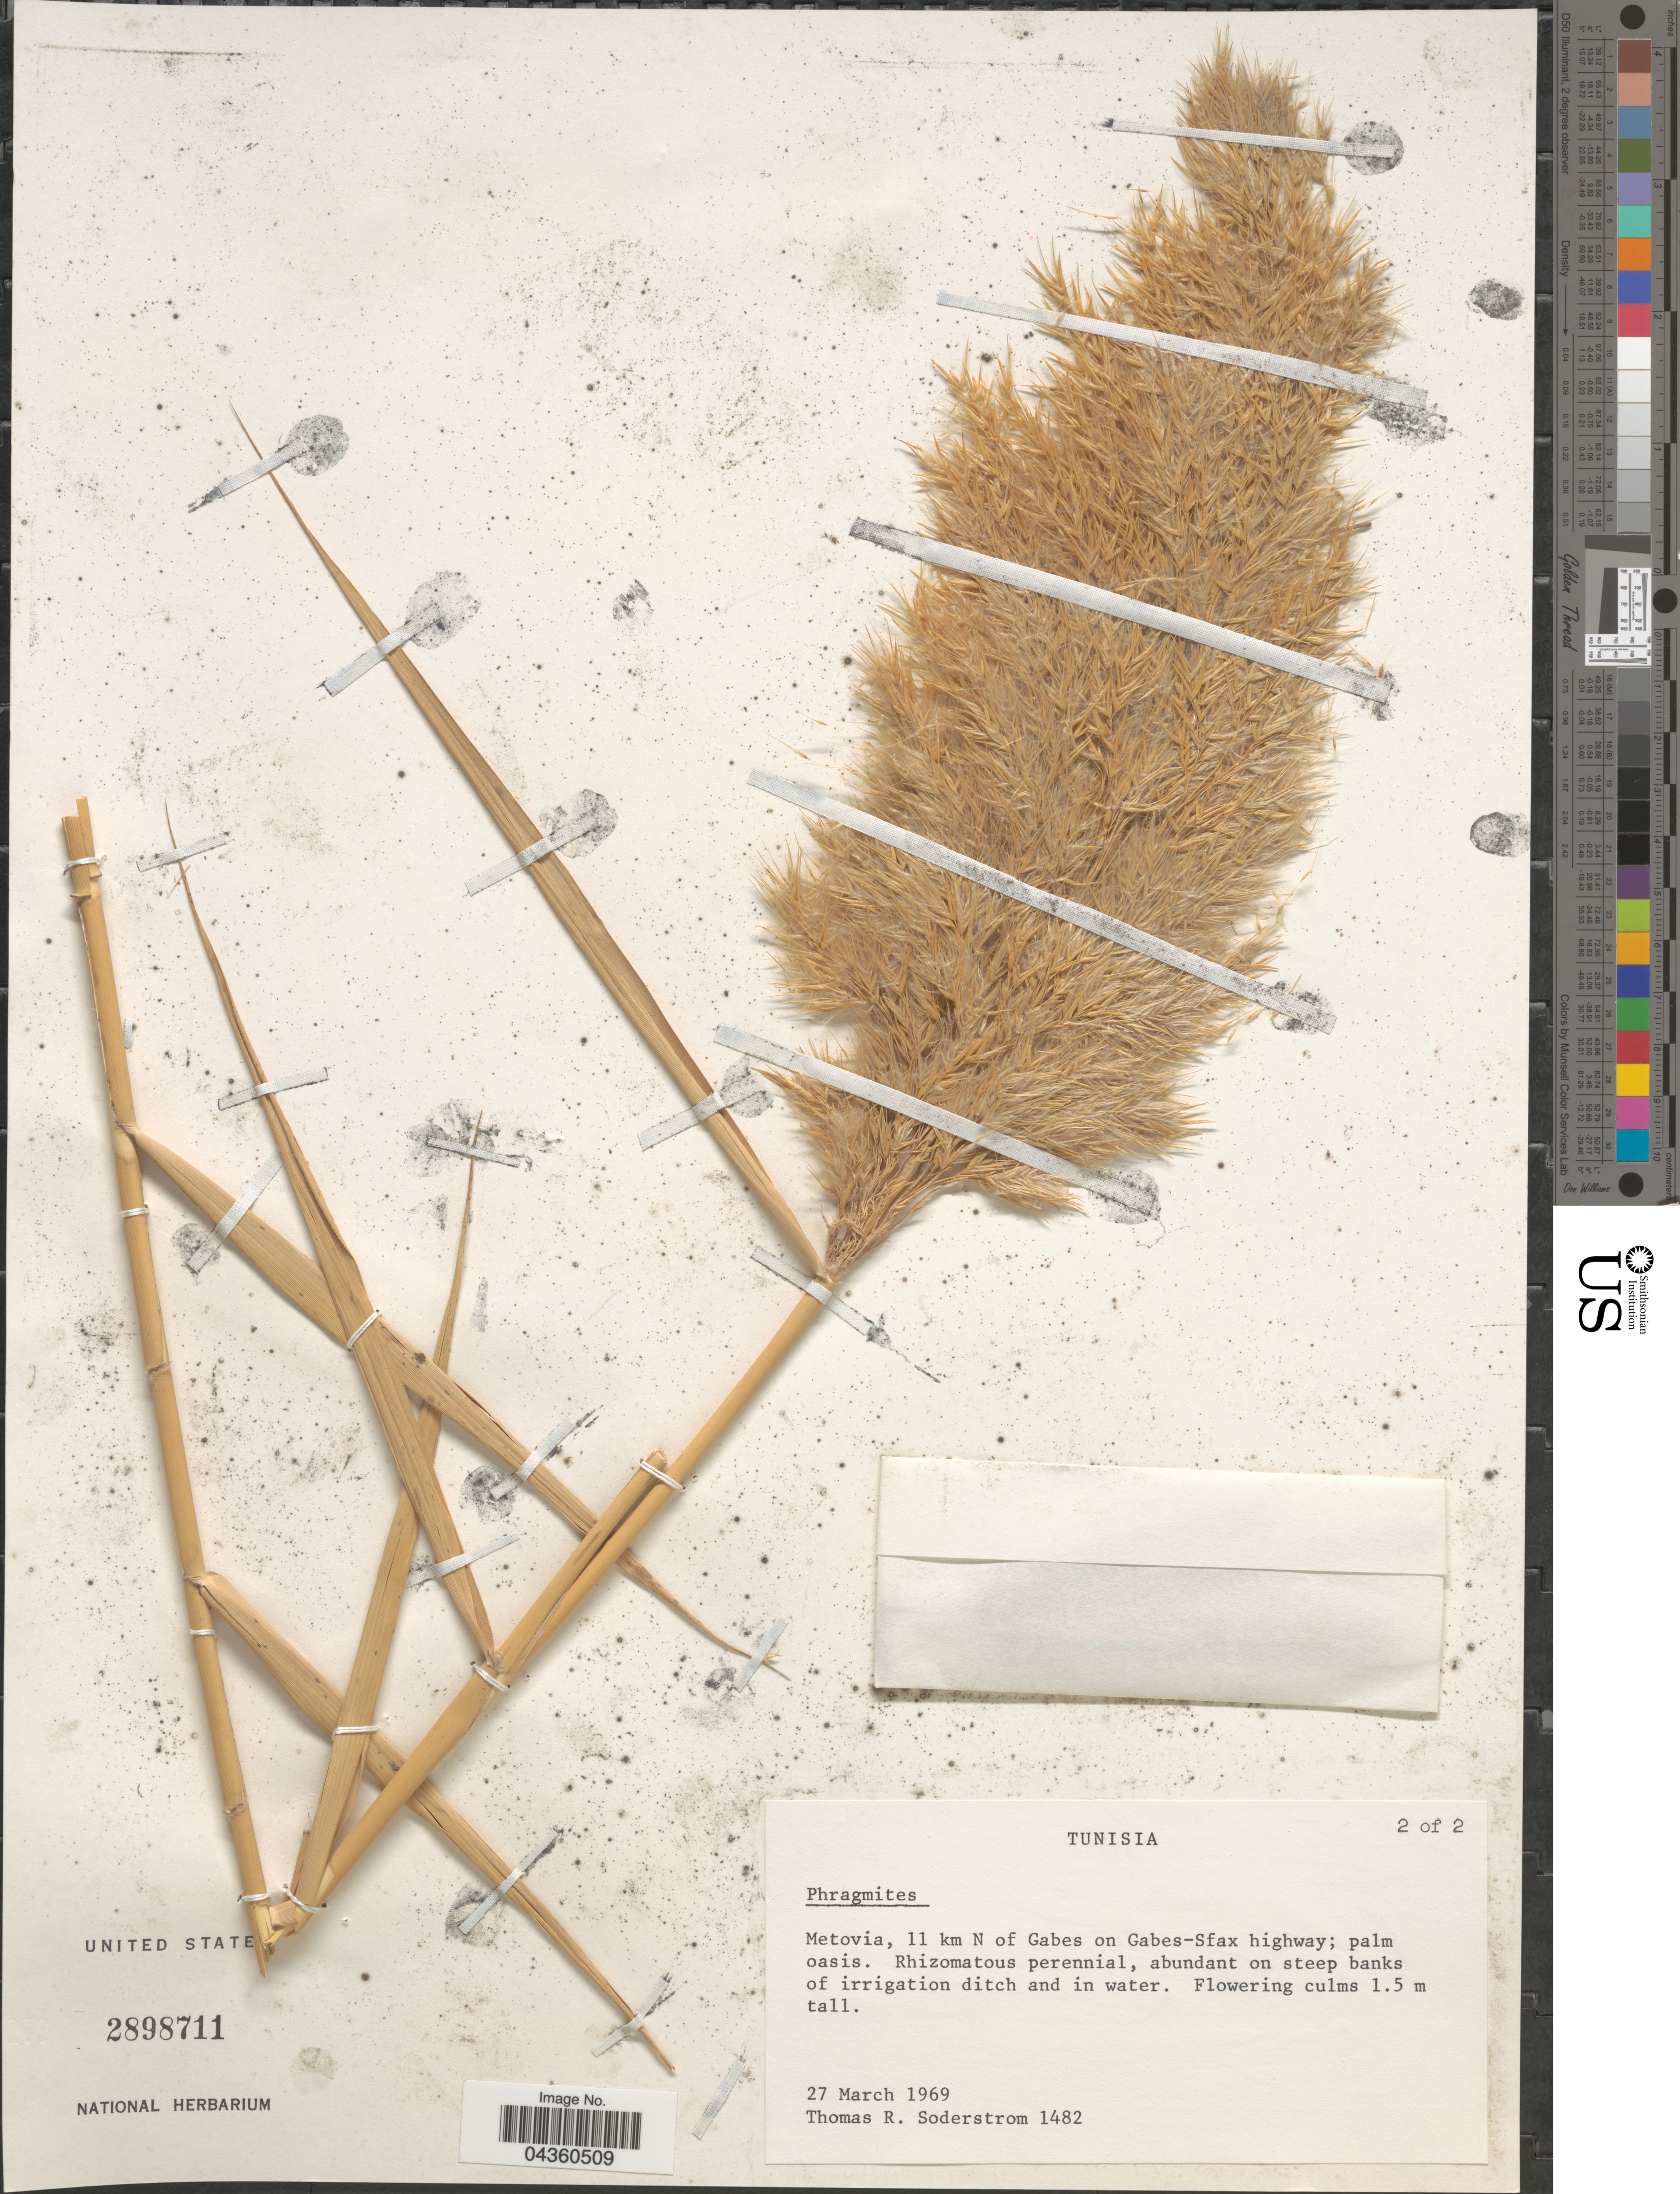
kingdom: Plantae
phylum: Tracheophyta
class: Liliopsida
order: Poales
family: Poaceae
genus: Phragmites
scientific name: Phragmites sp.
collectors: T. R. Soderstrom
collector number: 1482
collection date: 1969-03-27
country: Tunisia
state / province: Gabès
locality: Metovia, 11 km N of Gabes on Gabes-Sfax highway.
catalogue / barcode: US 2898711